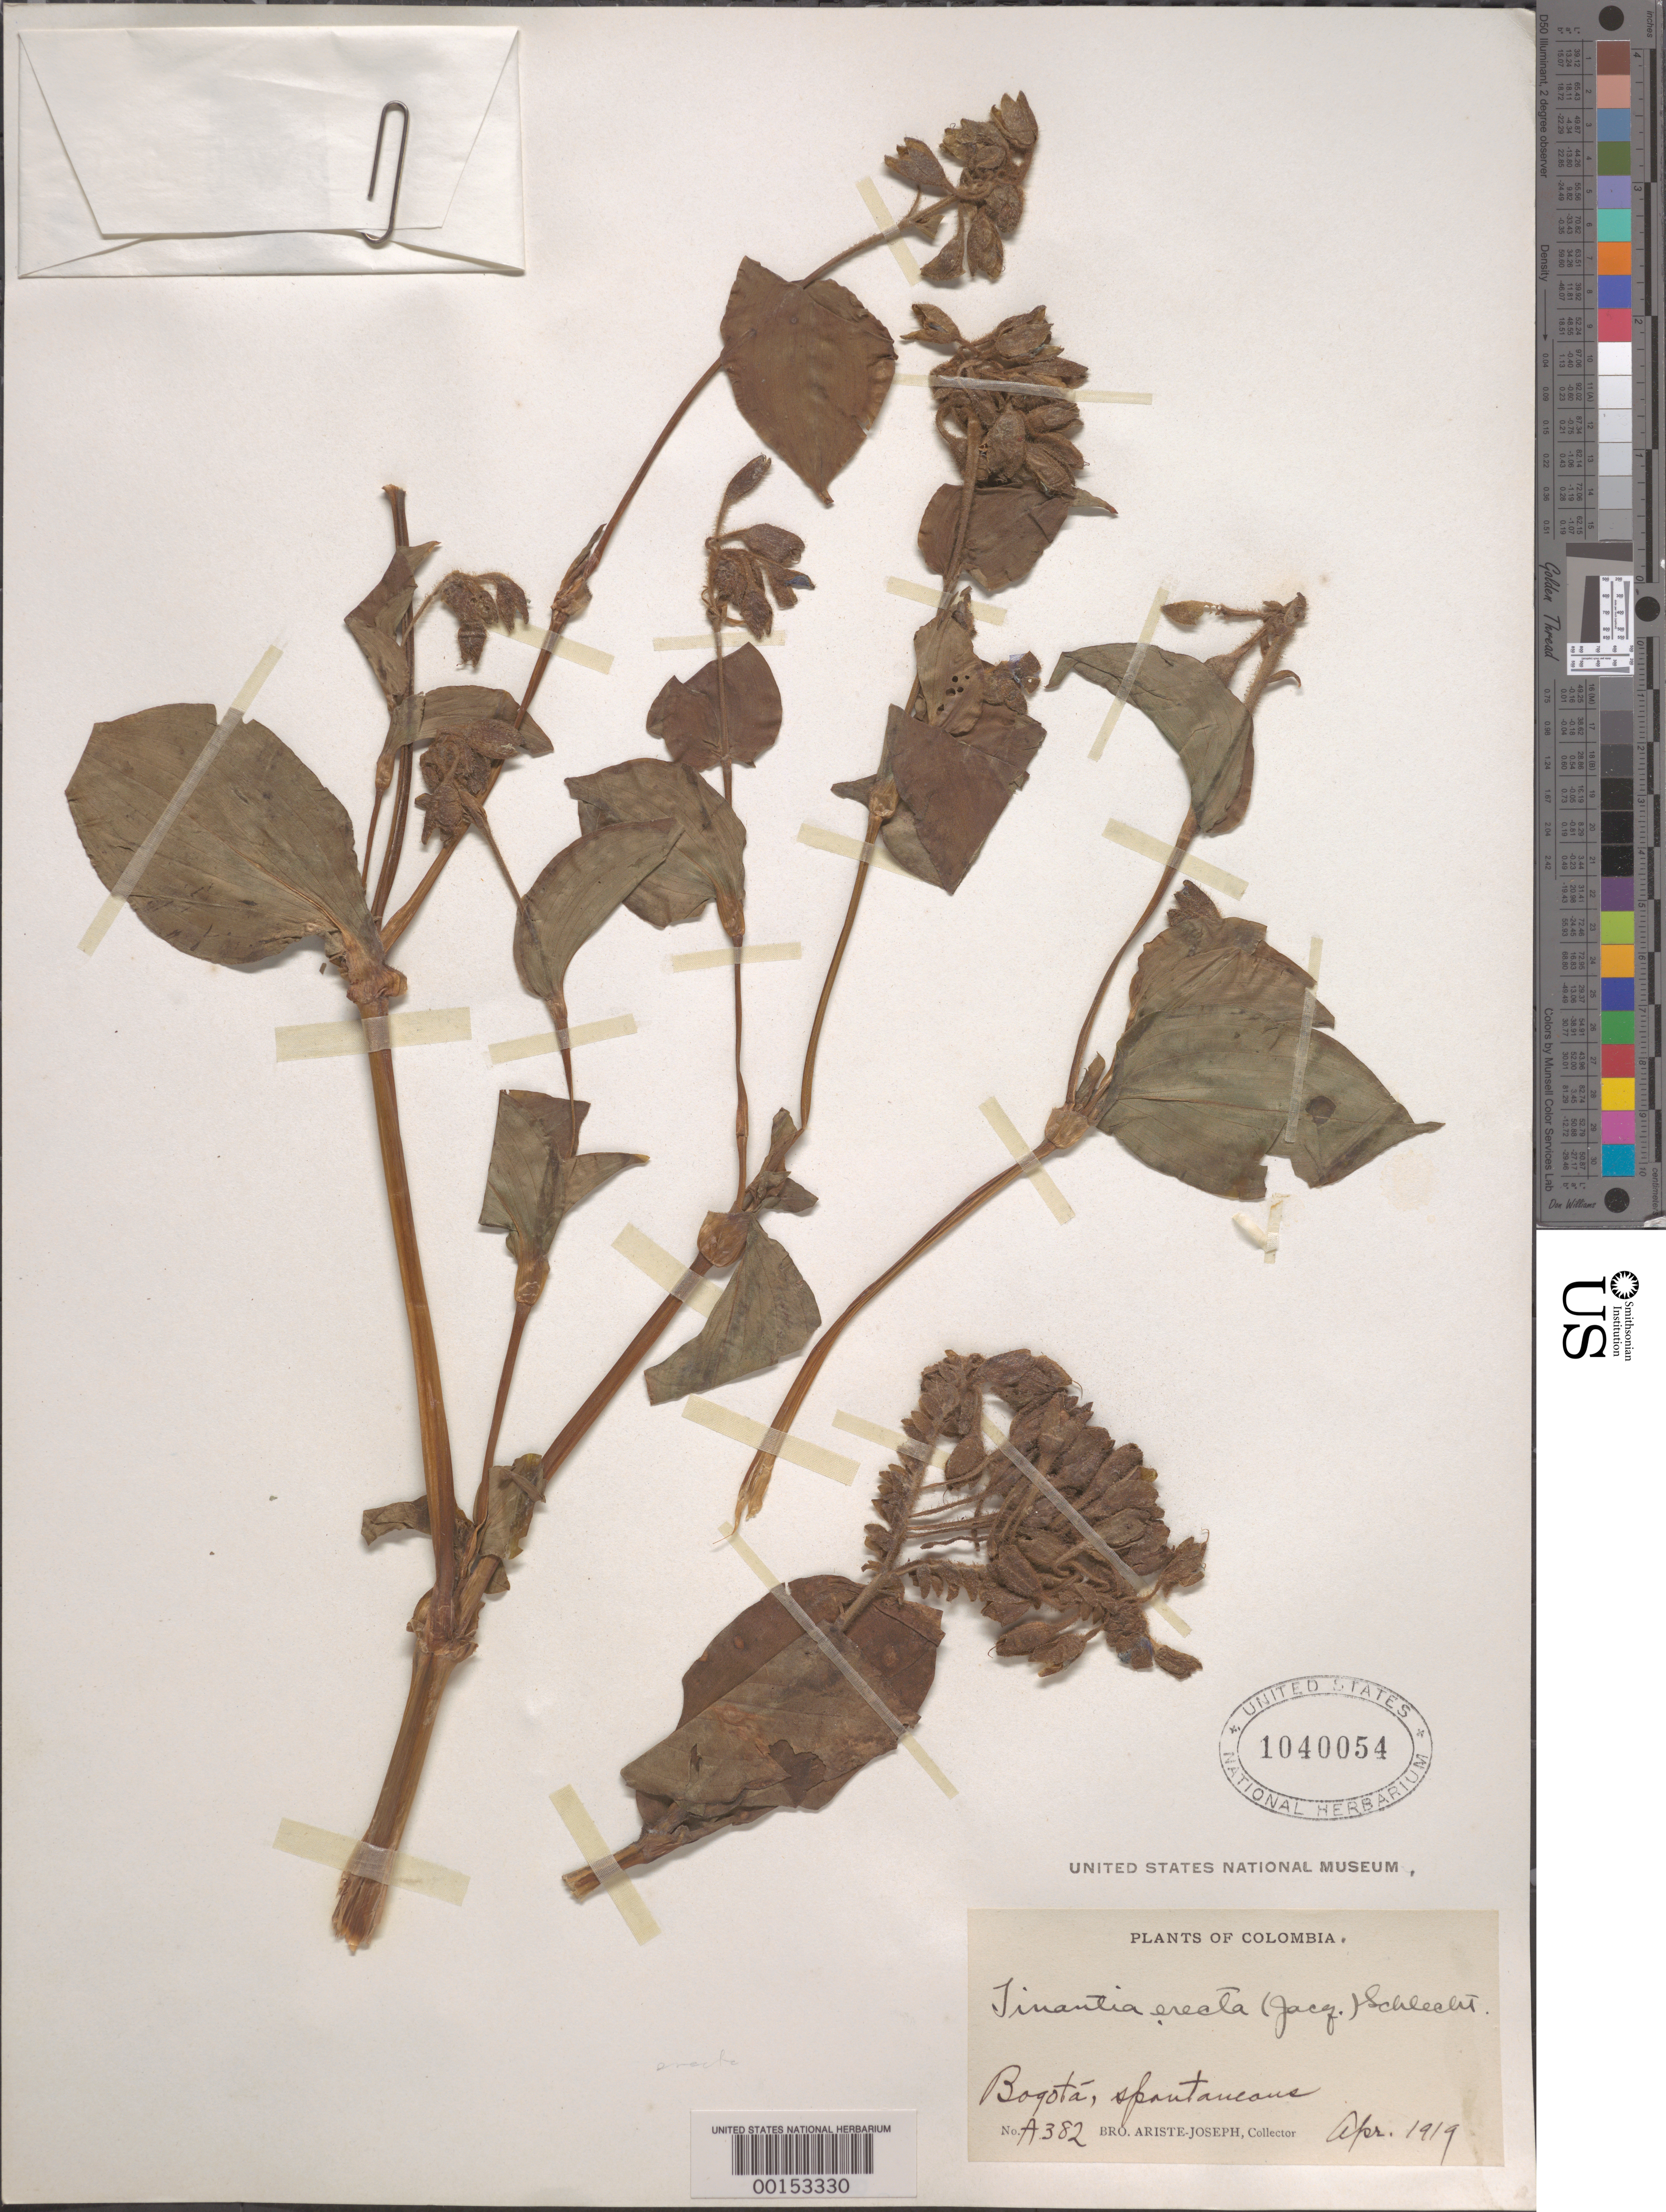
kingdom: Plantae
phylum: Tracheophyta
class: Liliopsida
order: Commelinales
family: Commelinaceae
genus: Tinantia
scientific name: Tinantia sp.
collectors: Bro. Ariste-Joseph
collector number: A382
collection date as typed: Apr 1919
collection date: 1919-04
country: Colombia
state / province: Bogota D.C. / Cundinamarca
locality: Bogota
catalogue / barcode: US 1040054